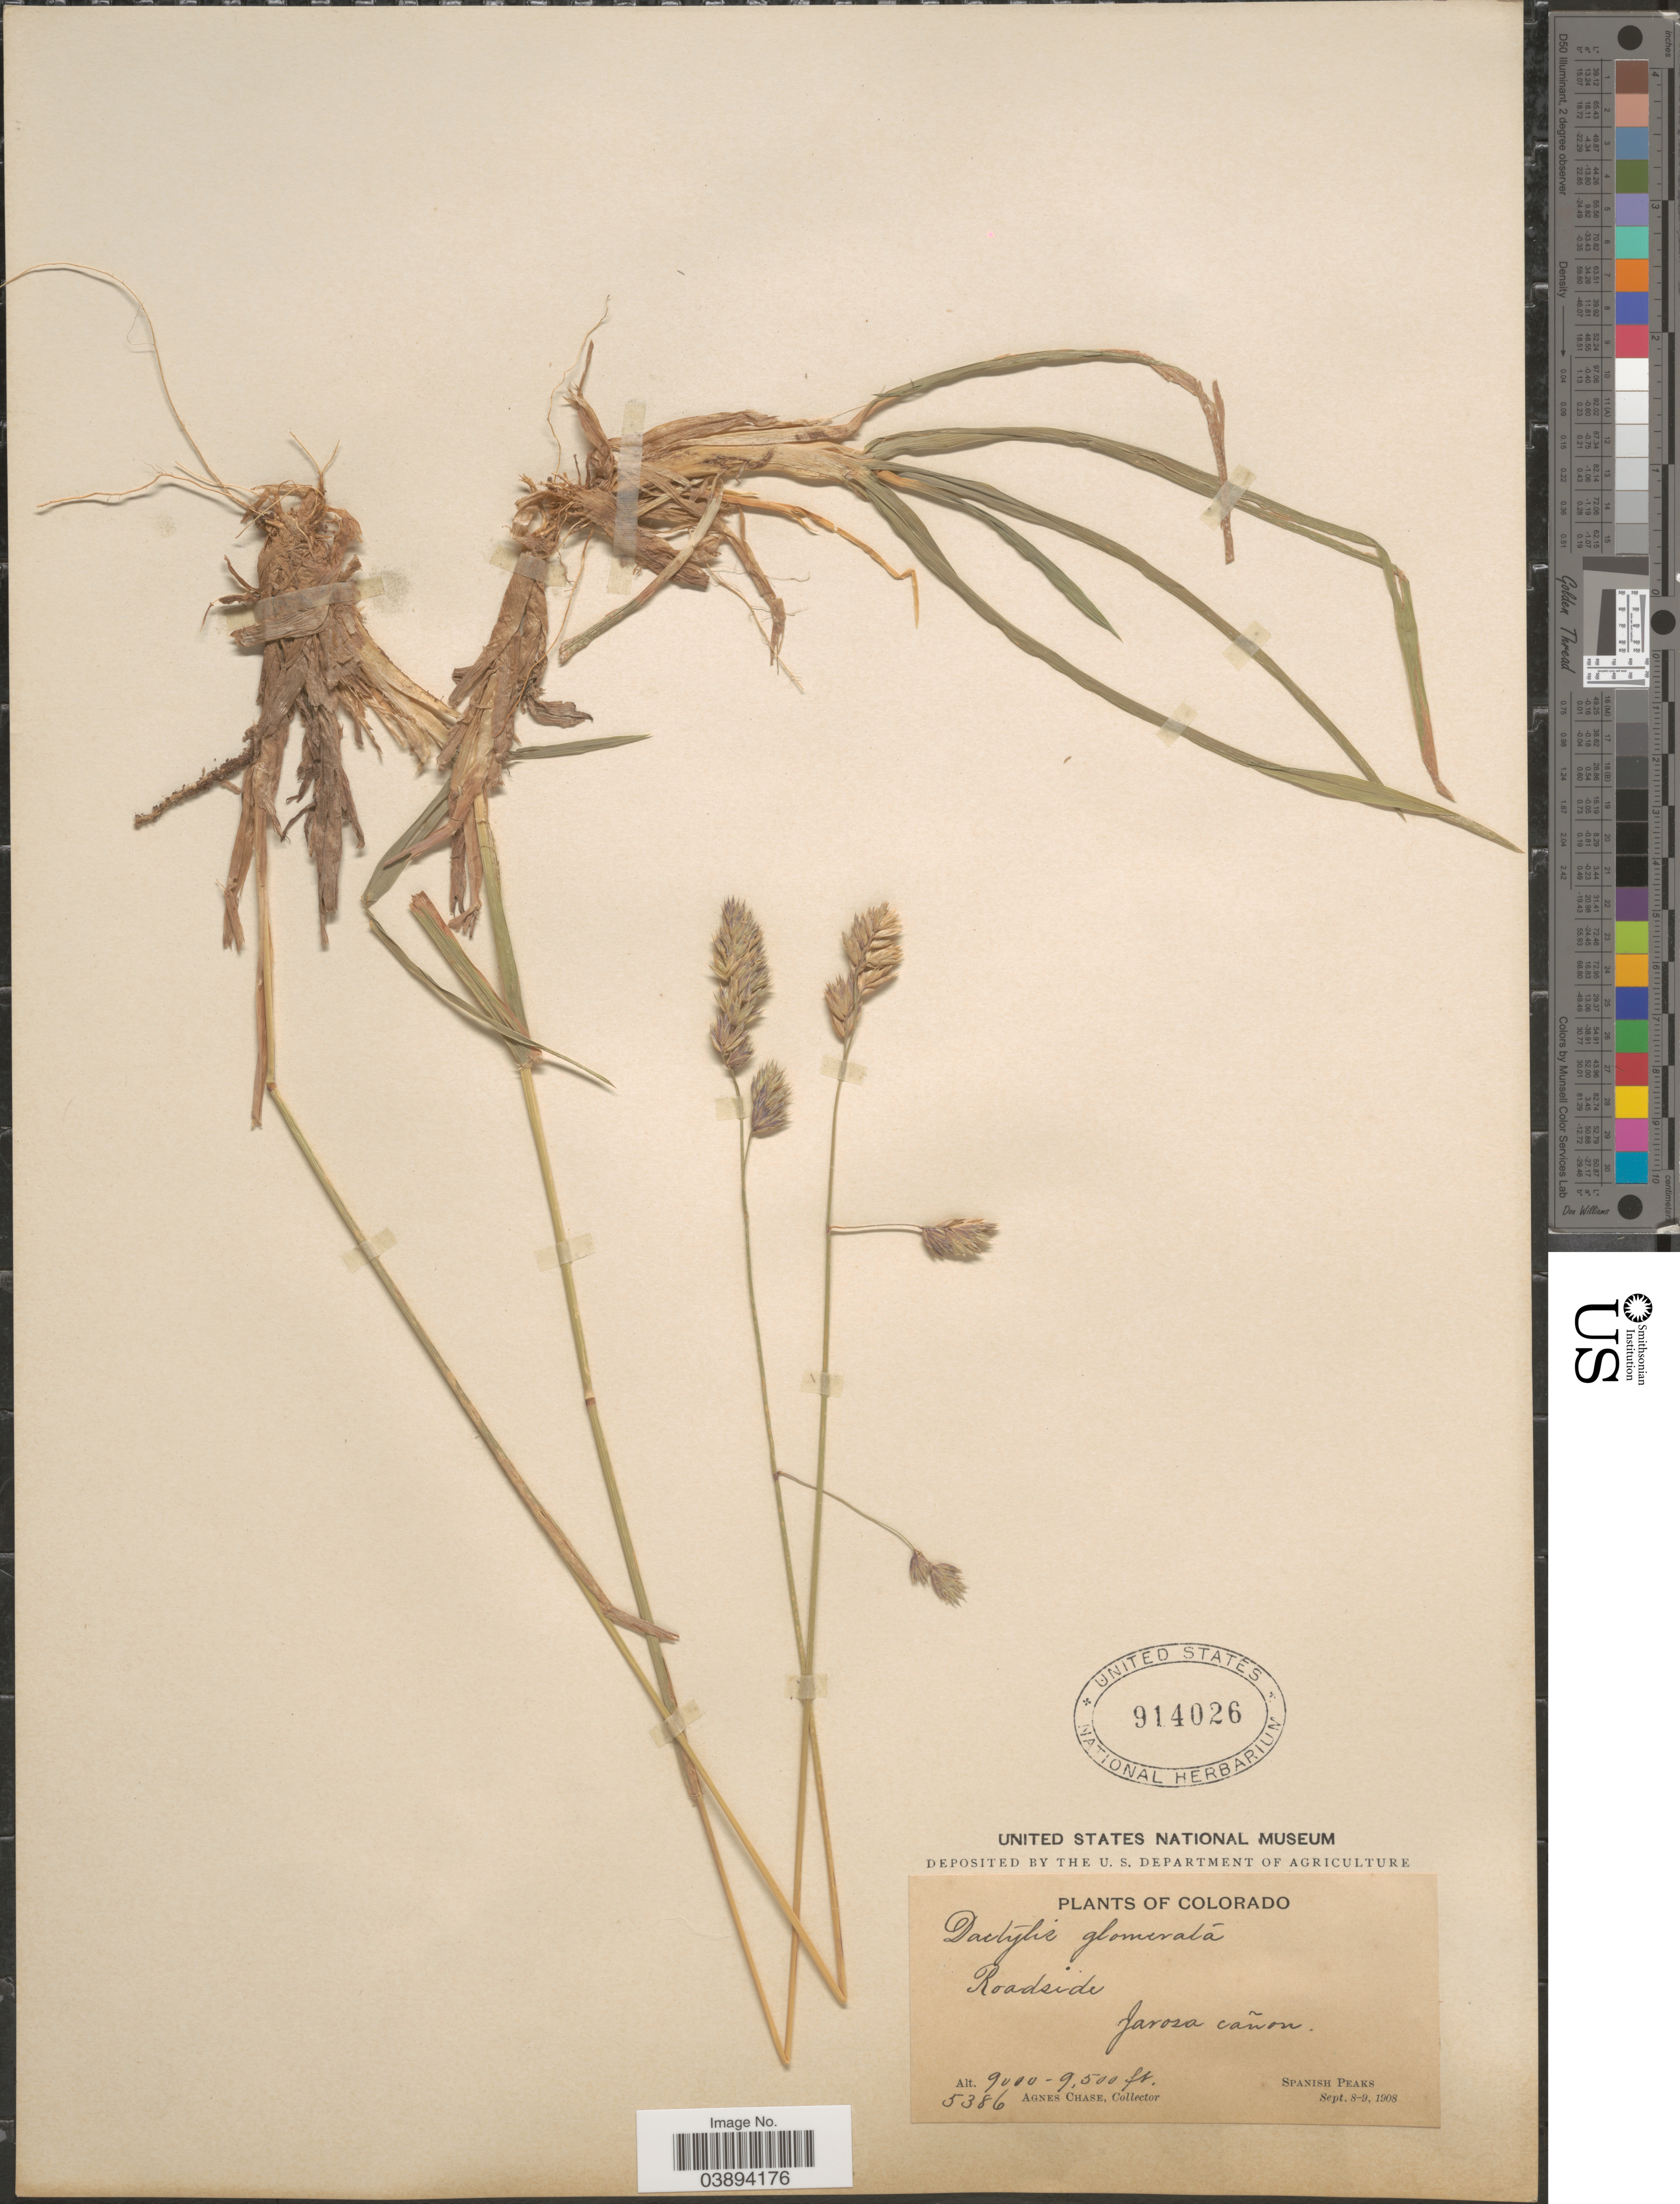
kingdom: Plantae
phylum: Tracheophyta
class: Liliopsida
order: Poales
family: Poaceae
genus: Dactylis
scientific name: Dactylis glomerata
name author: L.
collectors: A. Chase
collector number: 5386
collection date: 1908-09-08/1908-09-09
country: United States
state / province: Colorado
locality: Jarosa cañon. Spanish Peaks.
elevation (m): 2743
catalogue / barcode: US 914026